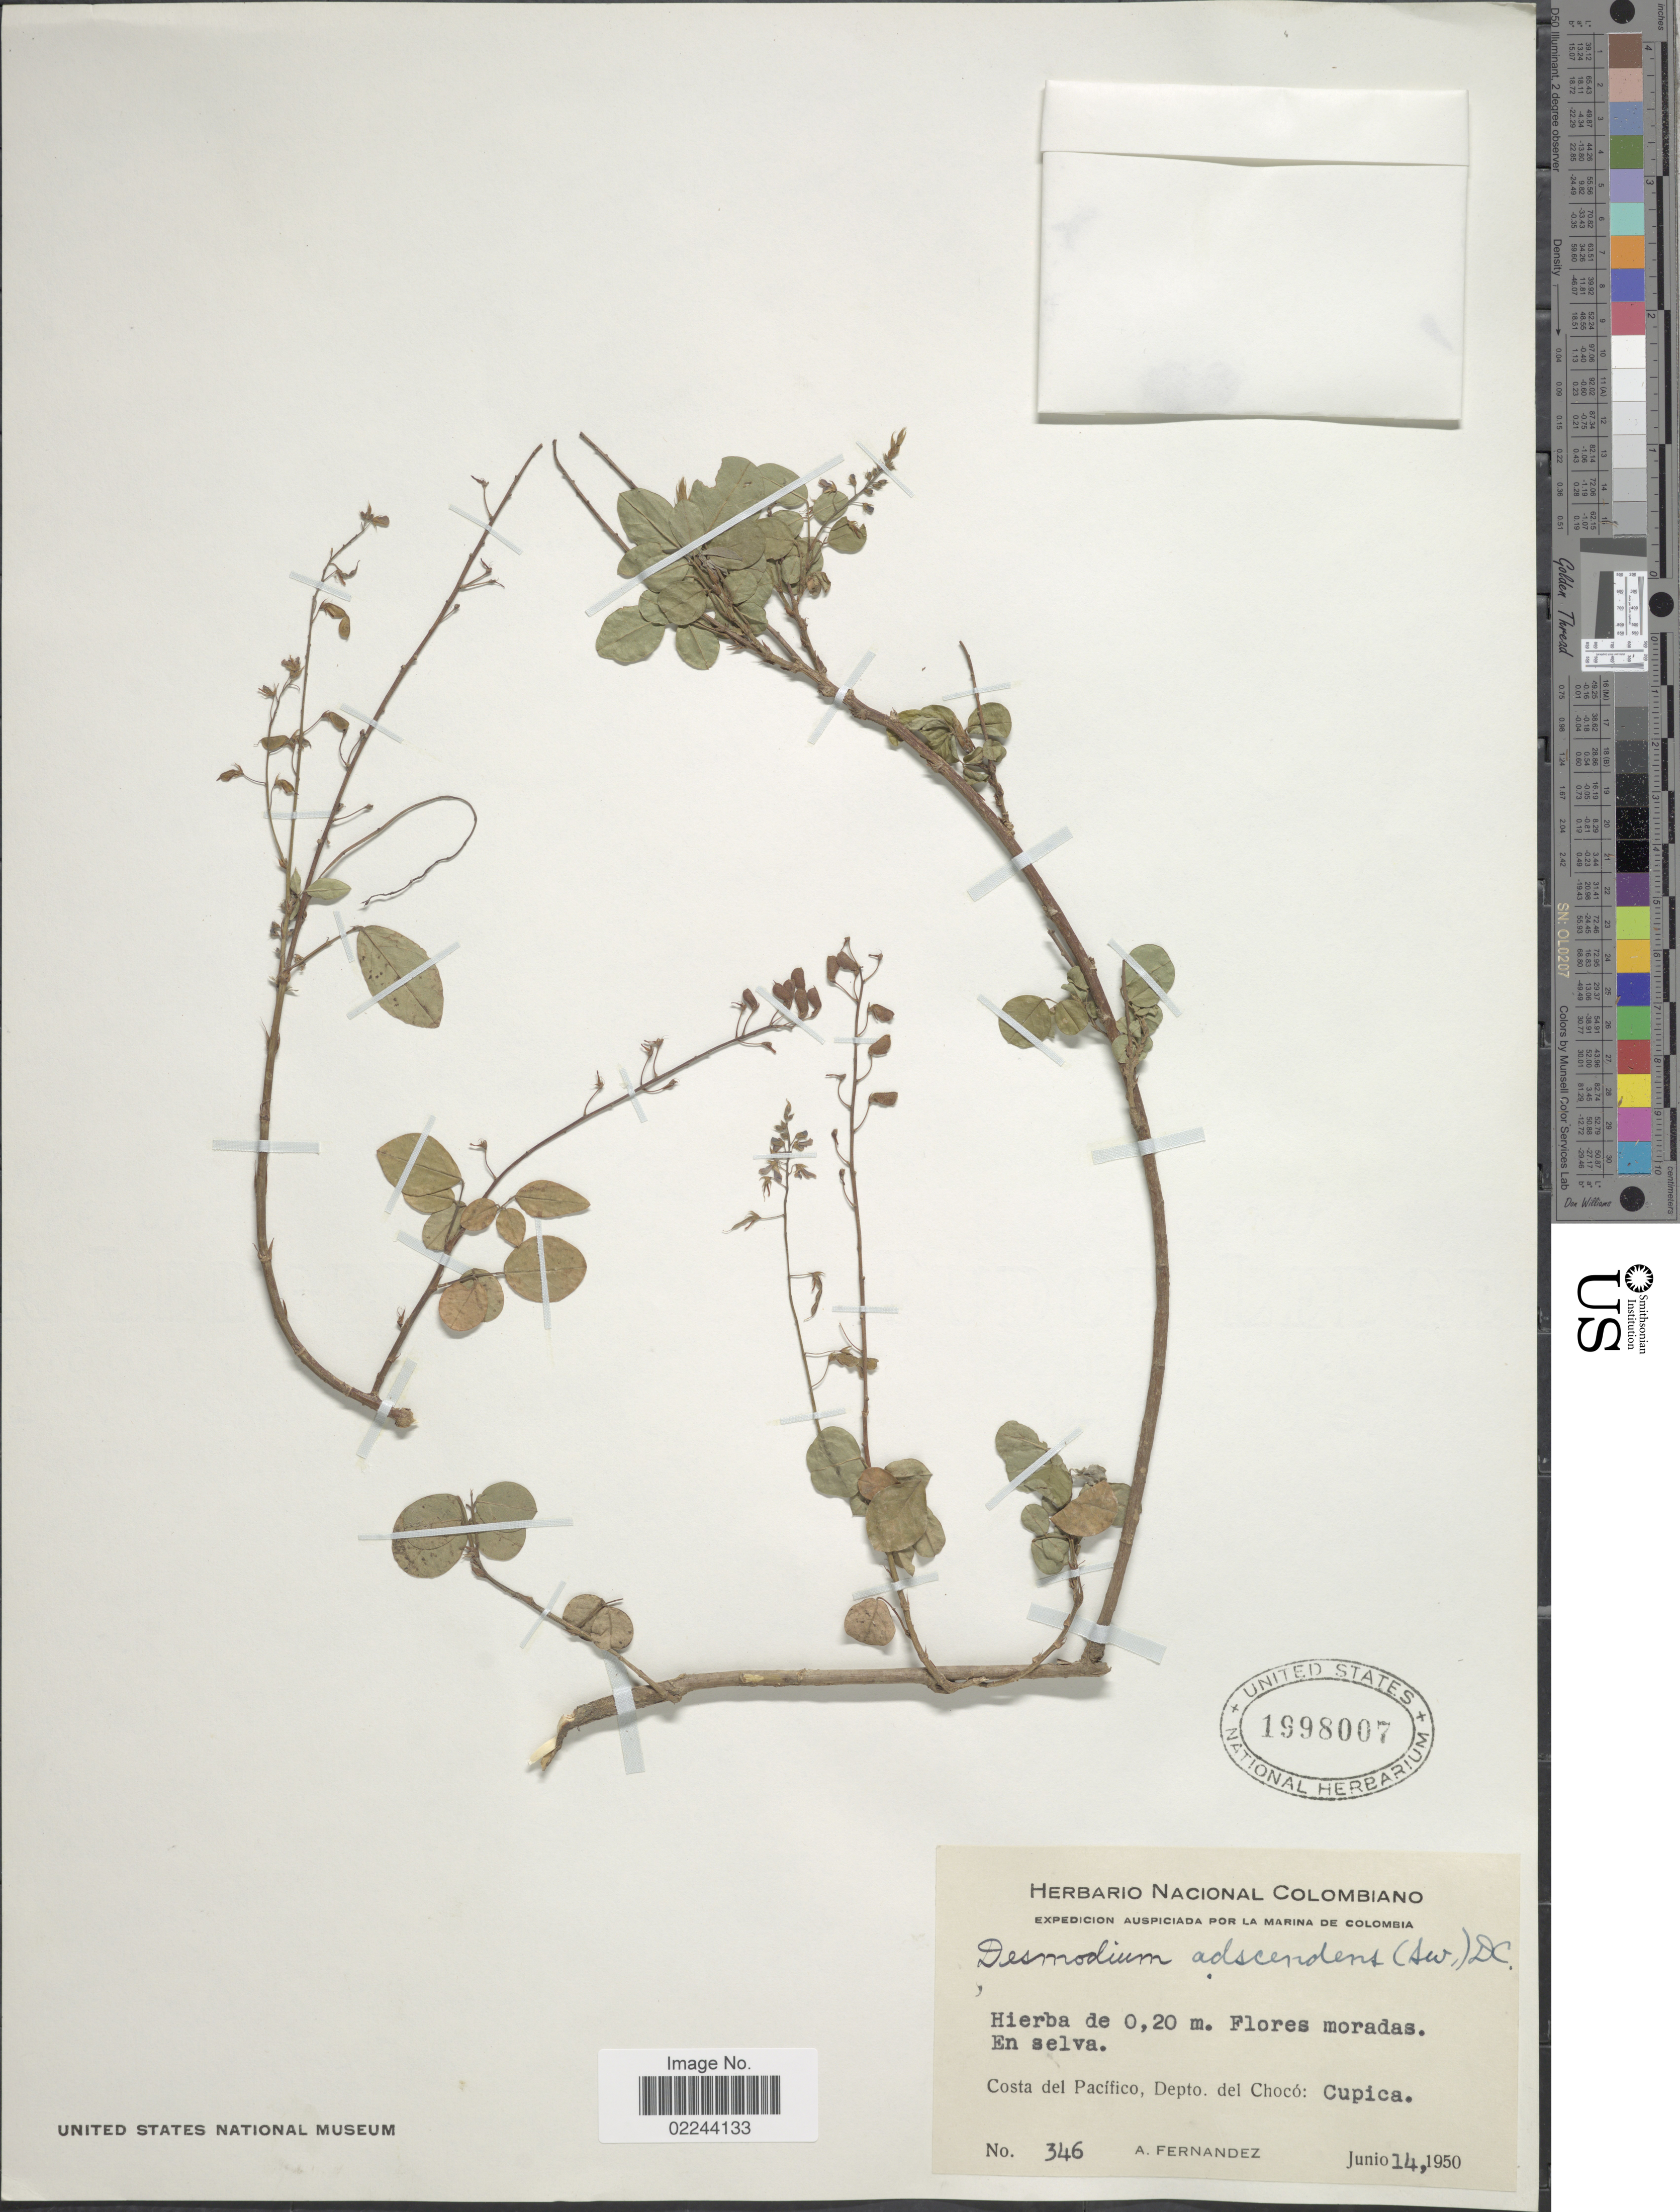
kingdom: Plantae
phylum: Tracheophyta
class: Magnoliopsida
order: Fabales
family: Fabaceae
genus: Grona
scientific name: Grona adscendens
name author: (Sw.) H. Ohashi & K. Ohashi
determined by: Strong, Mark T., (BOT), Smithsonian Institution - National Museum of Natural History (UNITED STATES)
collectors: A. Fernandez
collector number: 346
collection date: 1950-06-14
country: Colombia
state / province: Chocó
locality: Costa del Pacífico, Depto del Chocó: Cupica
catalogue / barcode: US 1998007